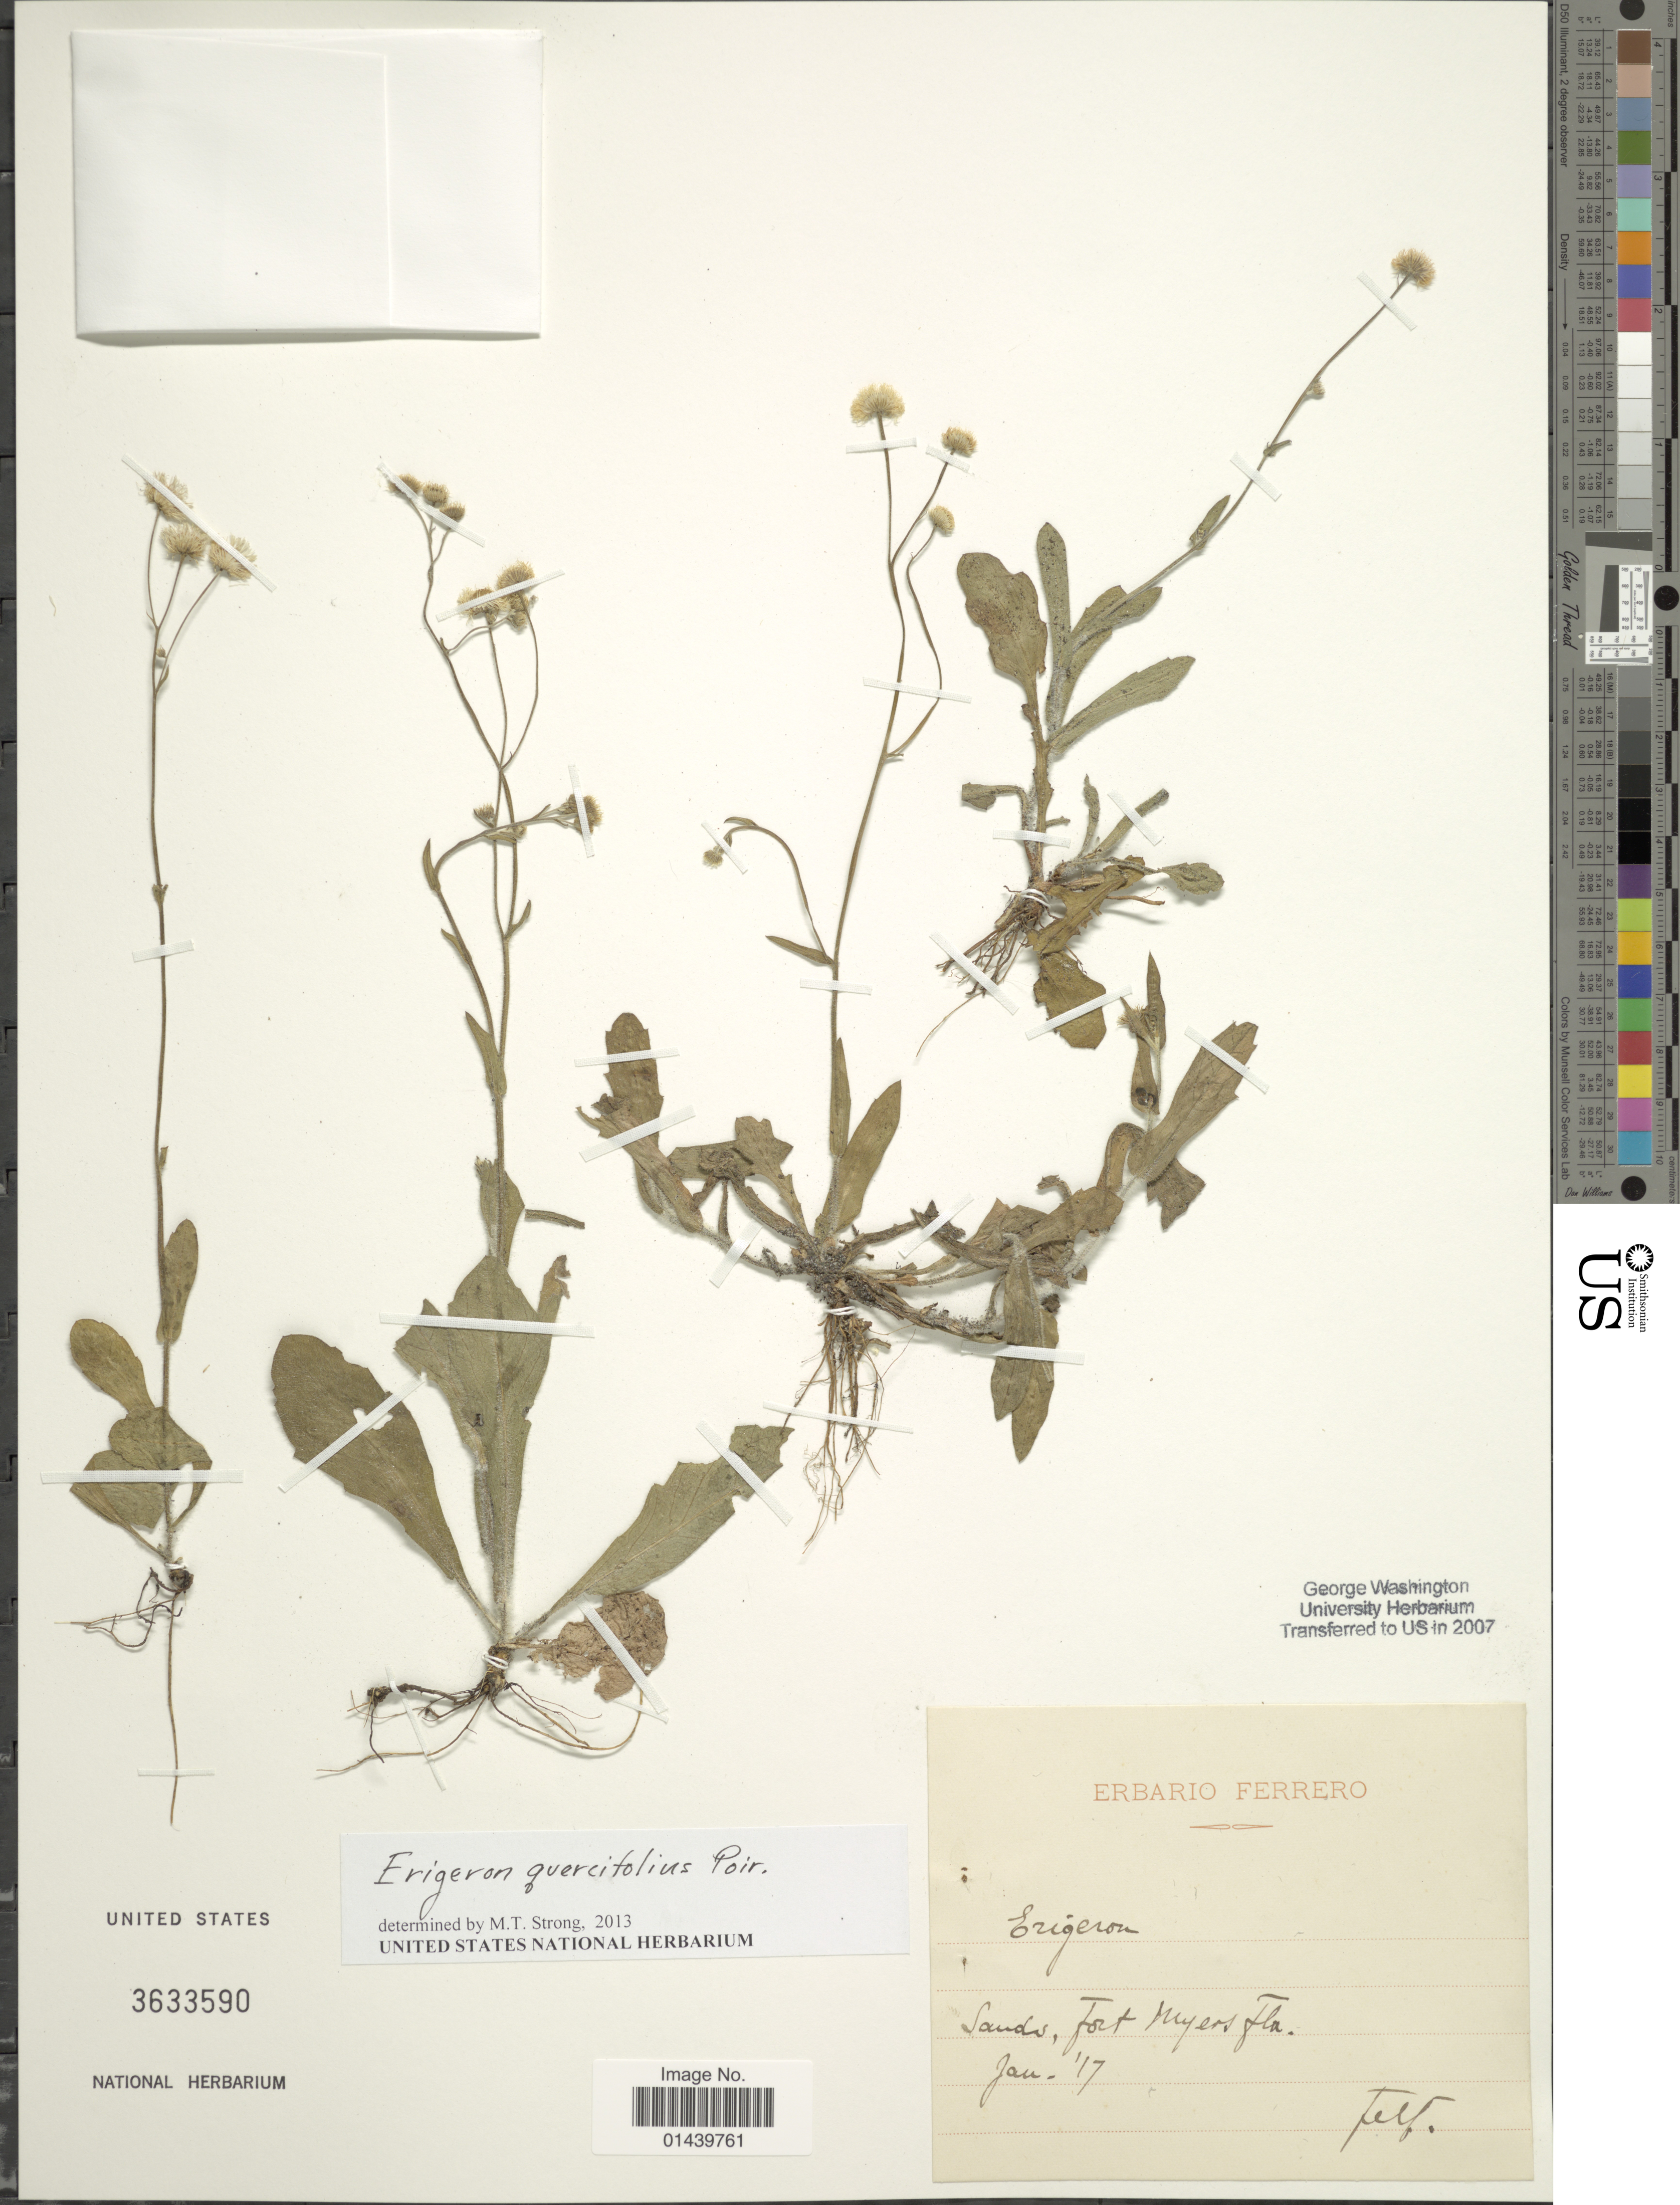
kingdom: Plantae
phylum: Tracheophyta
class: Magnoliopsida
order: Asterales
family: Asteraceae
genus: Erigeron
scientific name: Erigeron quercifolius Lam.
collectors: Ferrero, --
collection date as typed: Transcribed d/m/y: /1/17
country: United States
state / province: Florida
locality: Sands, Fort Myers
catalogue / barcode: US 3633590